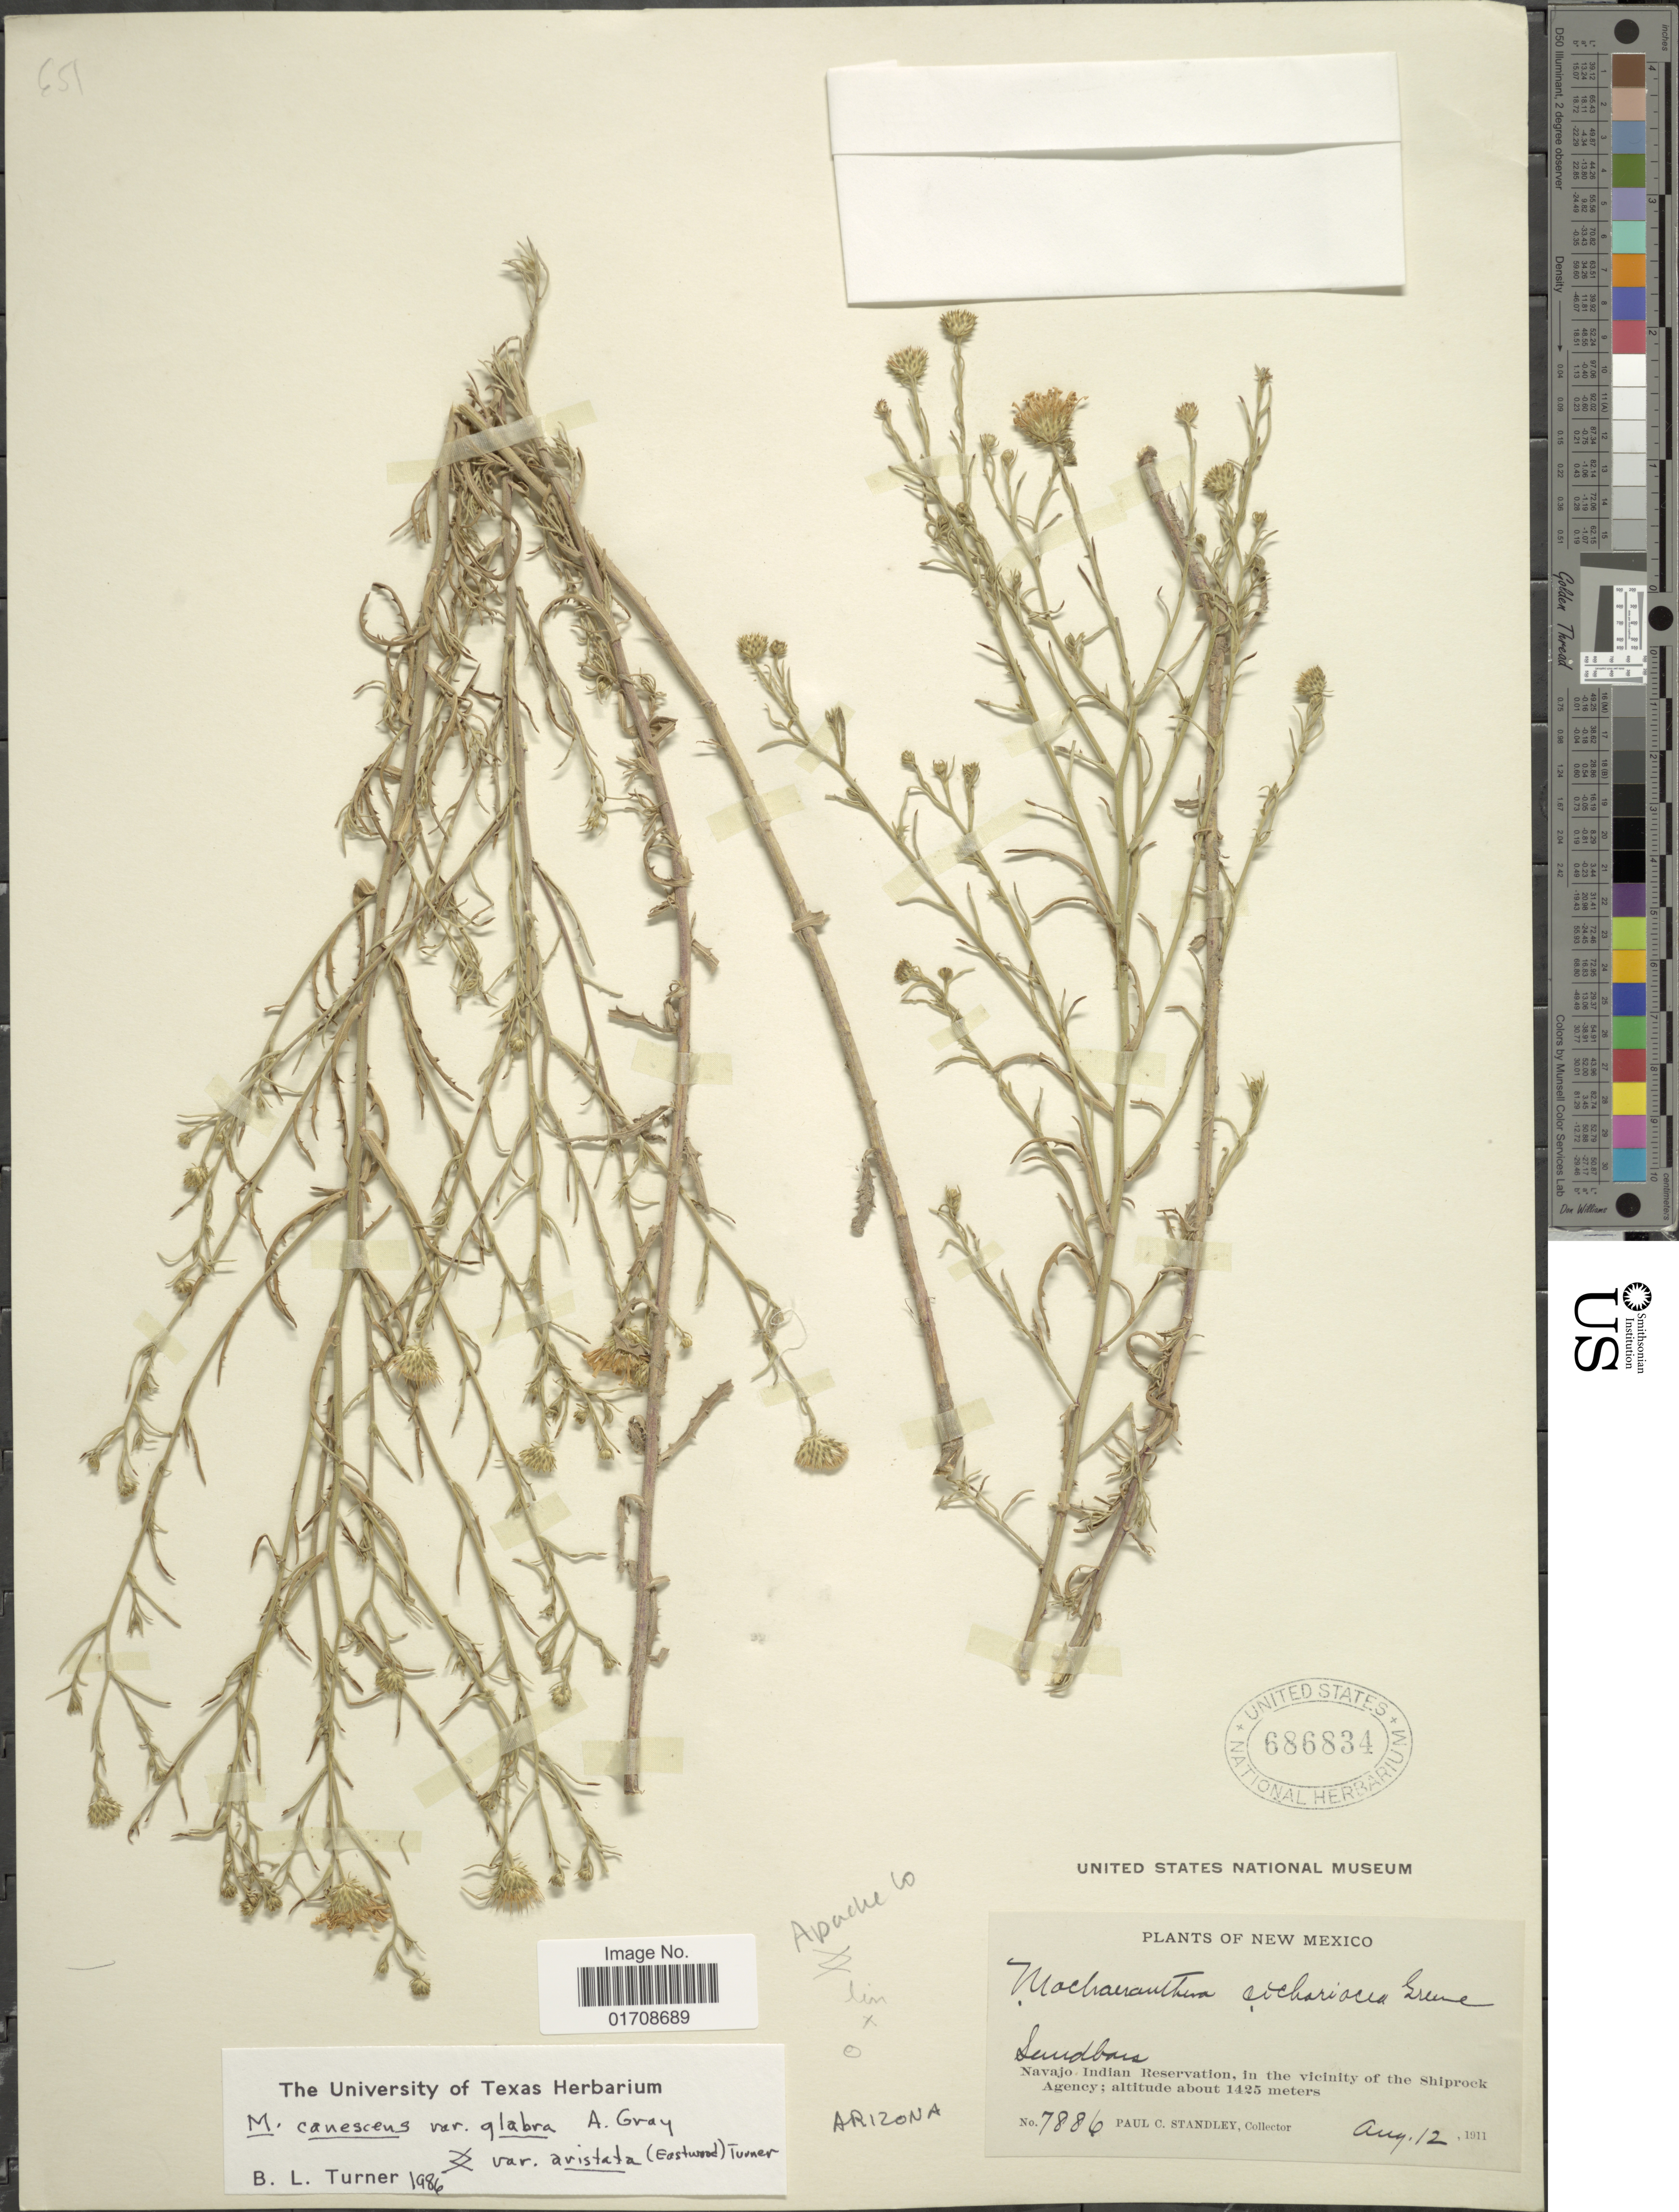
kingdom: Plantae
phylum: Tracheophyta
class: Magnoliopsida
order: Asterales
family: Asteraceae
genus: Machaeranthera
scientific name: Machaeranthera canescens var. glabra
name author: A. Gray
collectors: P. C. Standley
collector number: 7886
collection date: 1911-08-12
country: United States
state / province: New Mexico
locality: Navajo Indian Reservation, in the vicinity of Shiprock Agency, Apache Co.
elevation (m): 1425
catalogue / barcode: US 686834